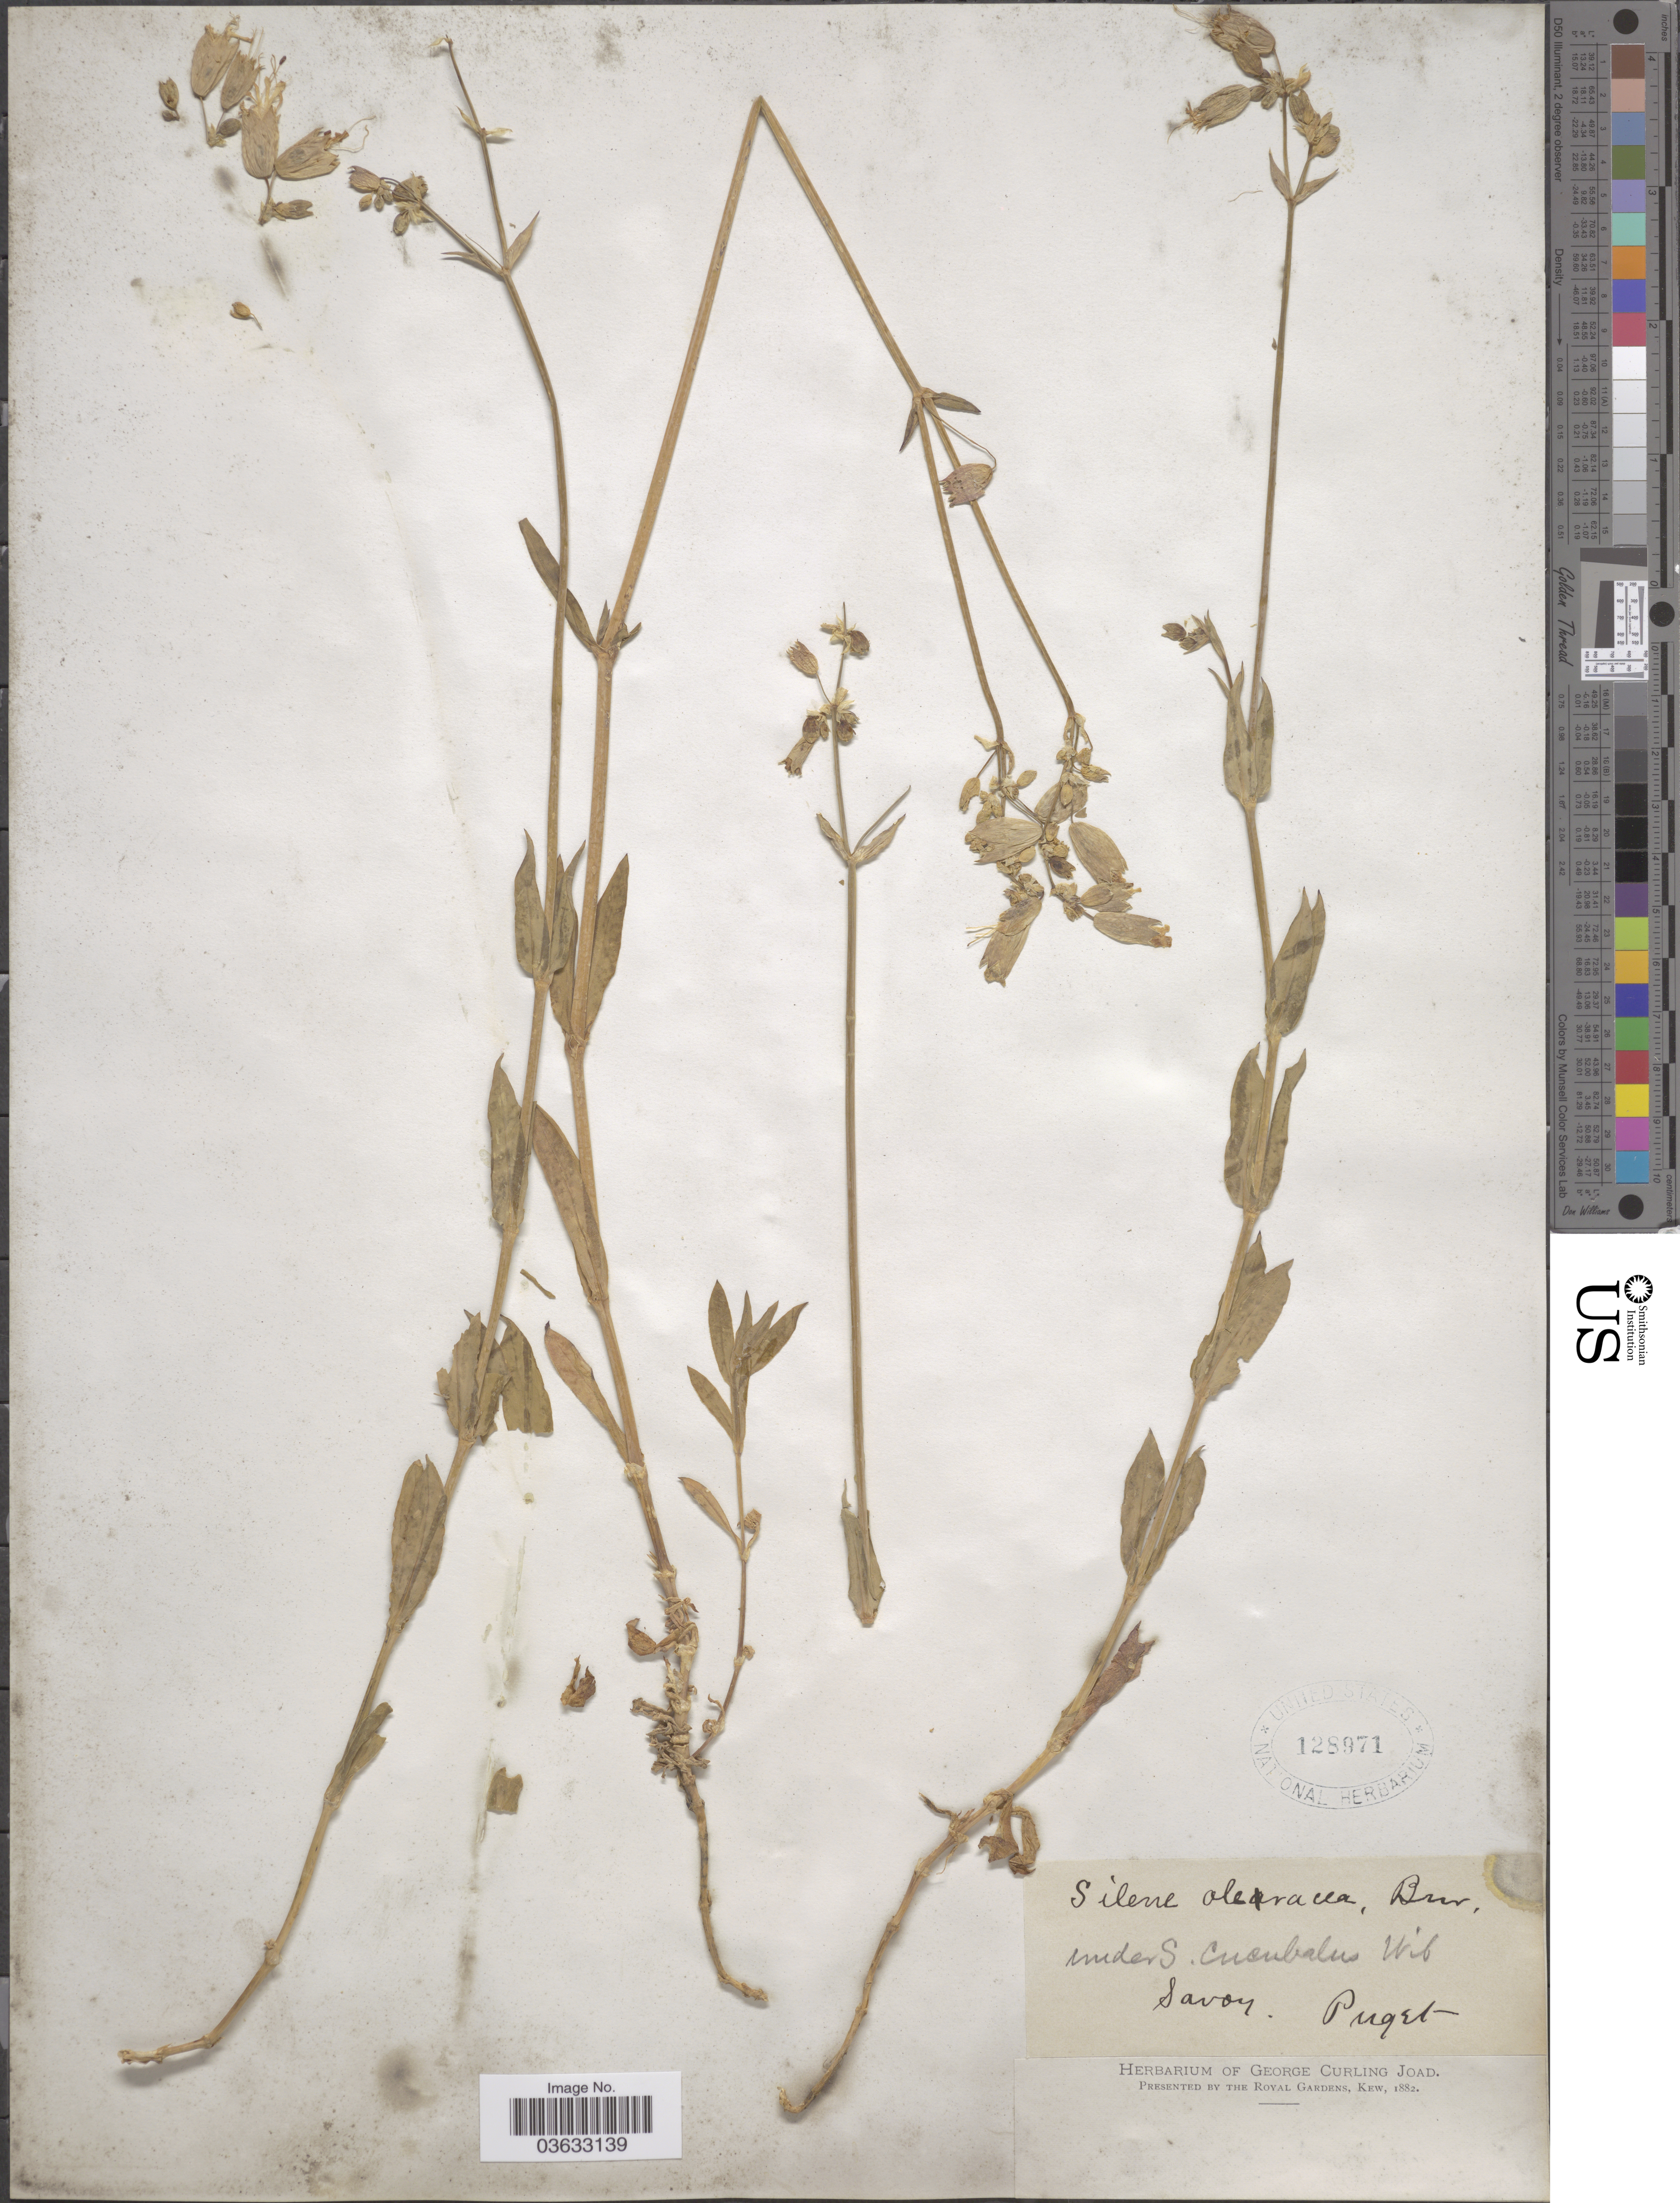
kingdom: Plantae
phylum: Tracheophyta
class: Magnoliopsida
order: Caryophyllales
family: Caryophyllaceae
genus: Silene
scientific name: Silene inflata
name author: Sm.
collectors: -. Puget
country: France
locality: Savoy.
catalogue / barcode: US 128971